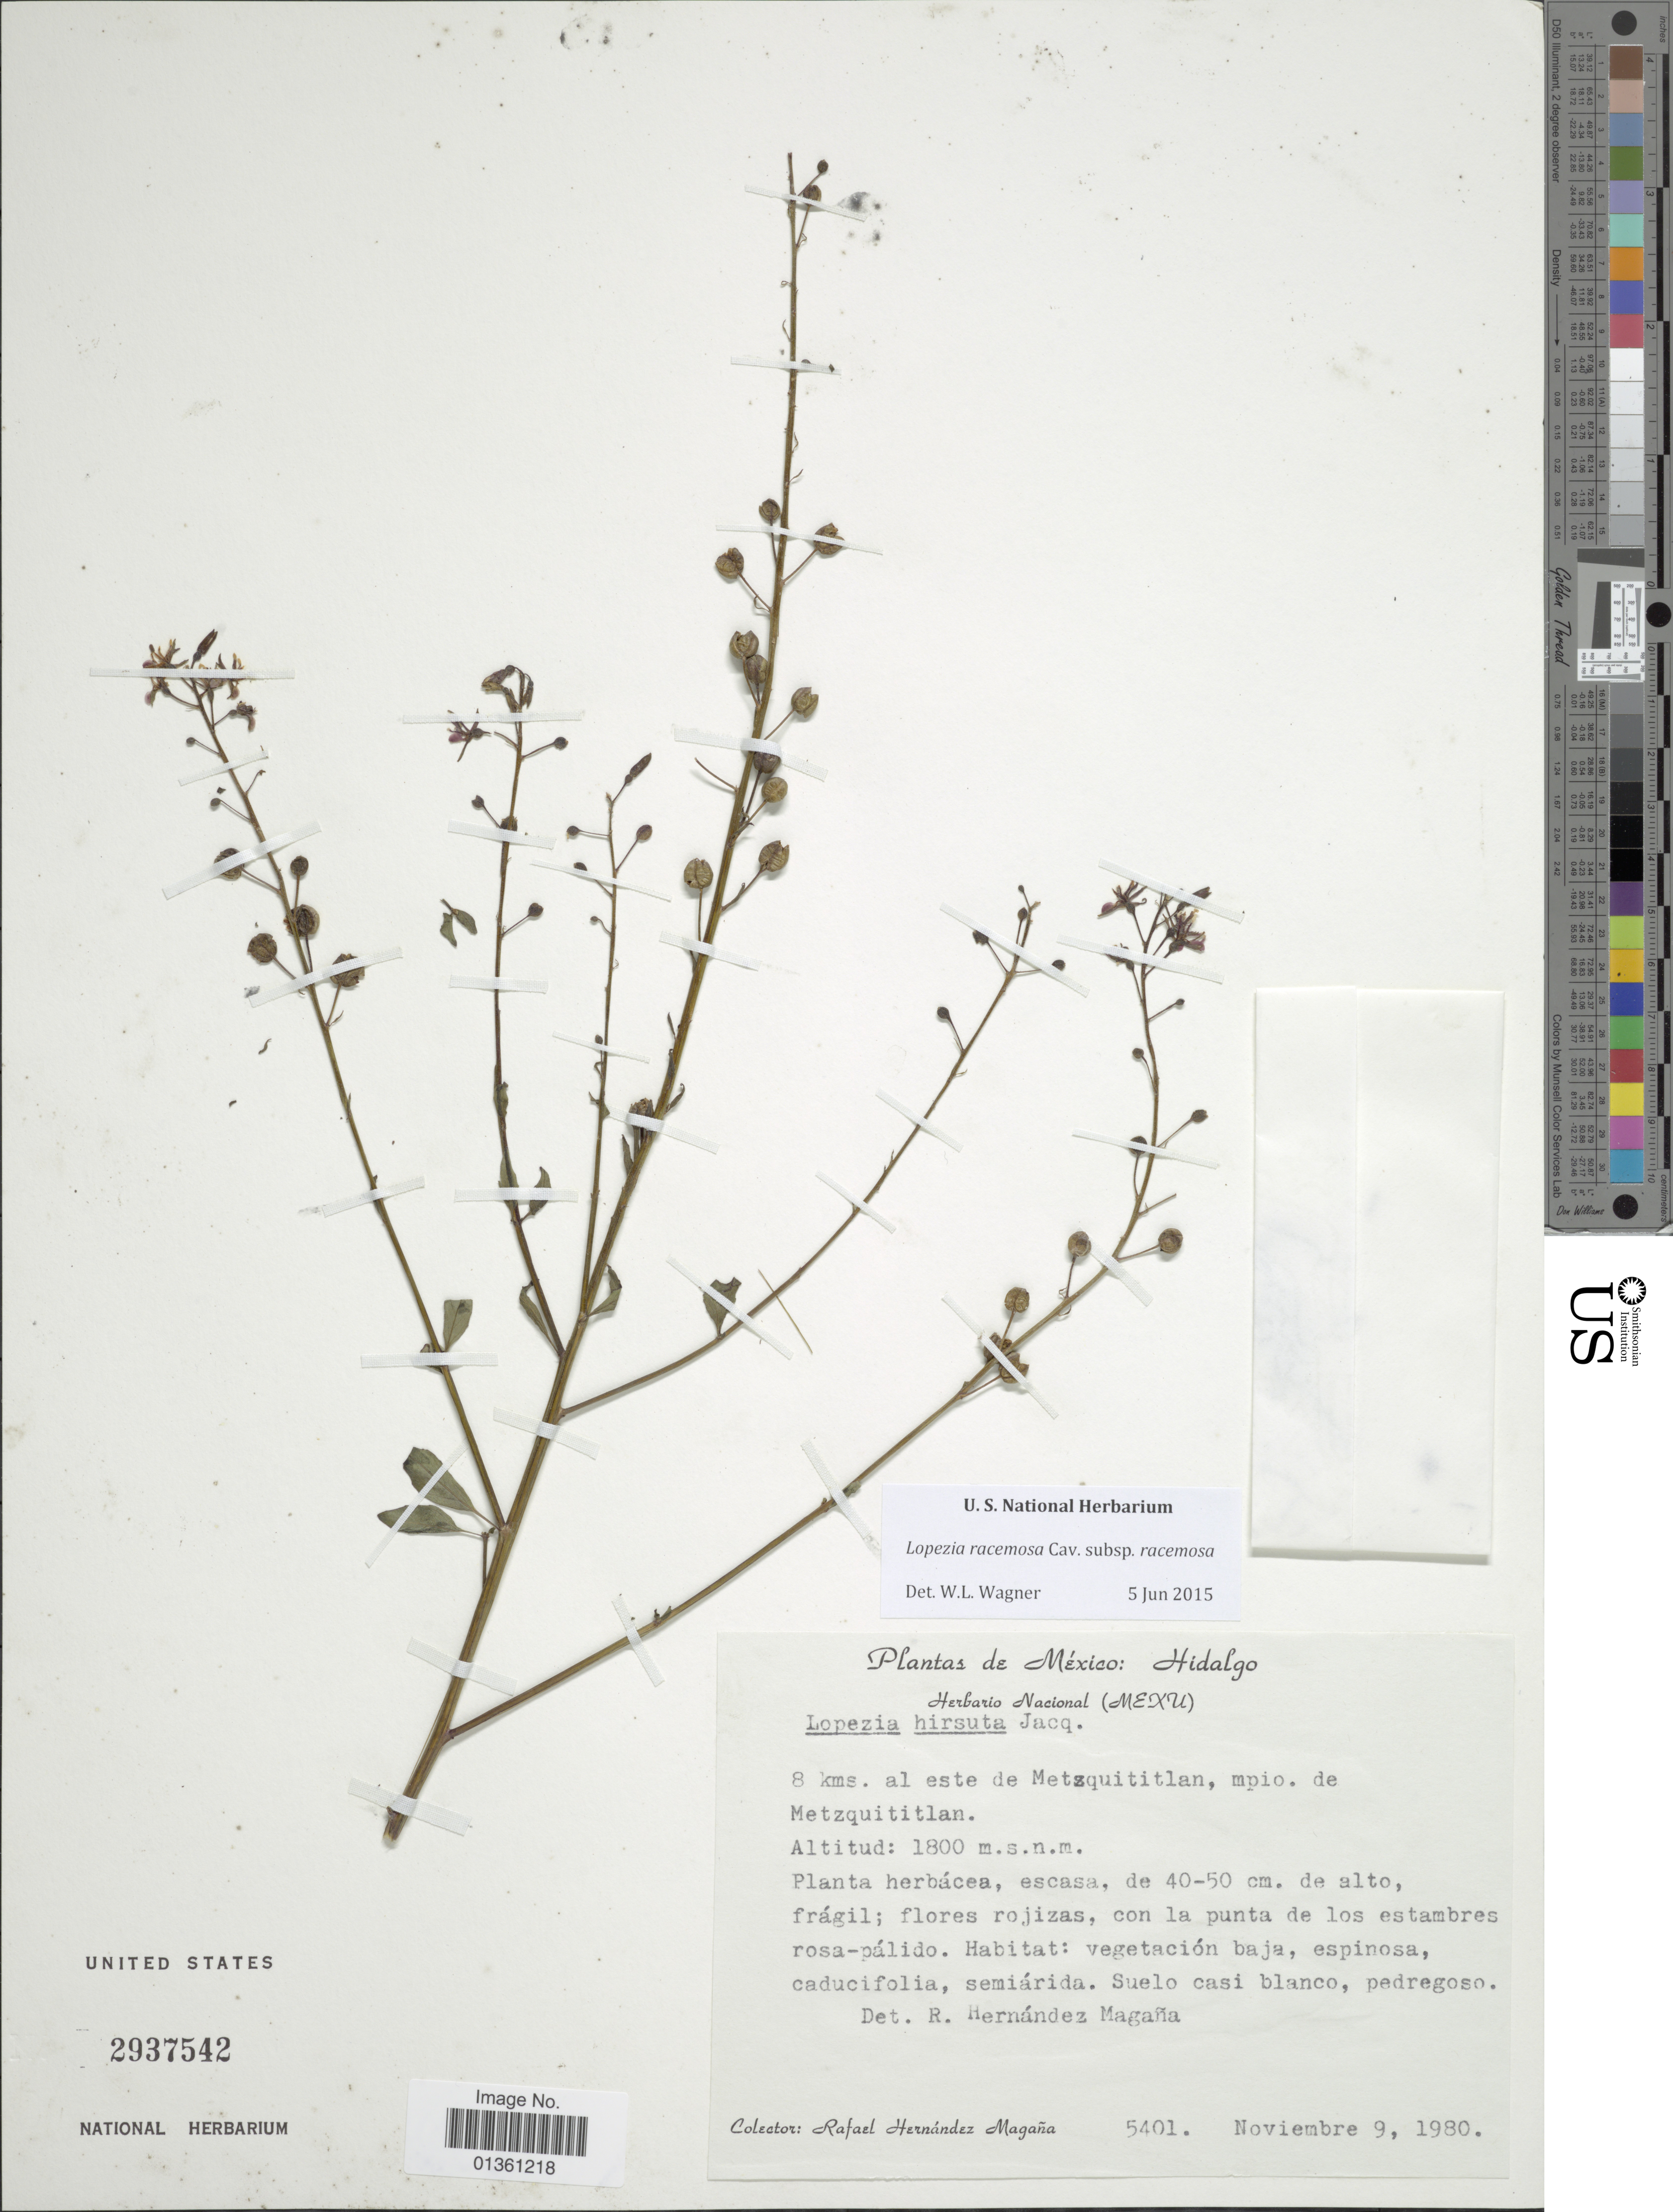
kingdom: Plantae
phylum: Tracheophyta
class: Magnoliopsida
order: Myrtales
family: Onagraceae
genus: Lopezia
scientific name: Lopezia racemosa subsp. racemosa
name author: Cav.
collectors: R. Hernández-M.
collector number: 5401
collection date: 1980-11-09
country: Mexico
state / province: Hidalgo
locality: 8 kms. al este de Metzquititlan.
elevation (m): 1800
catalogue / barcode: US 2937542